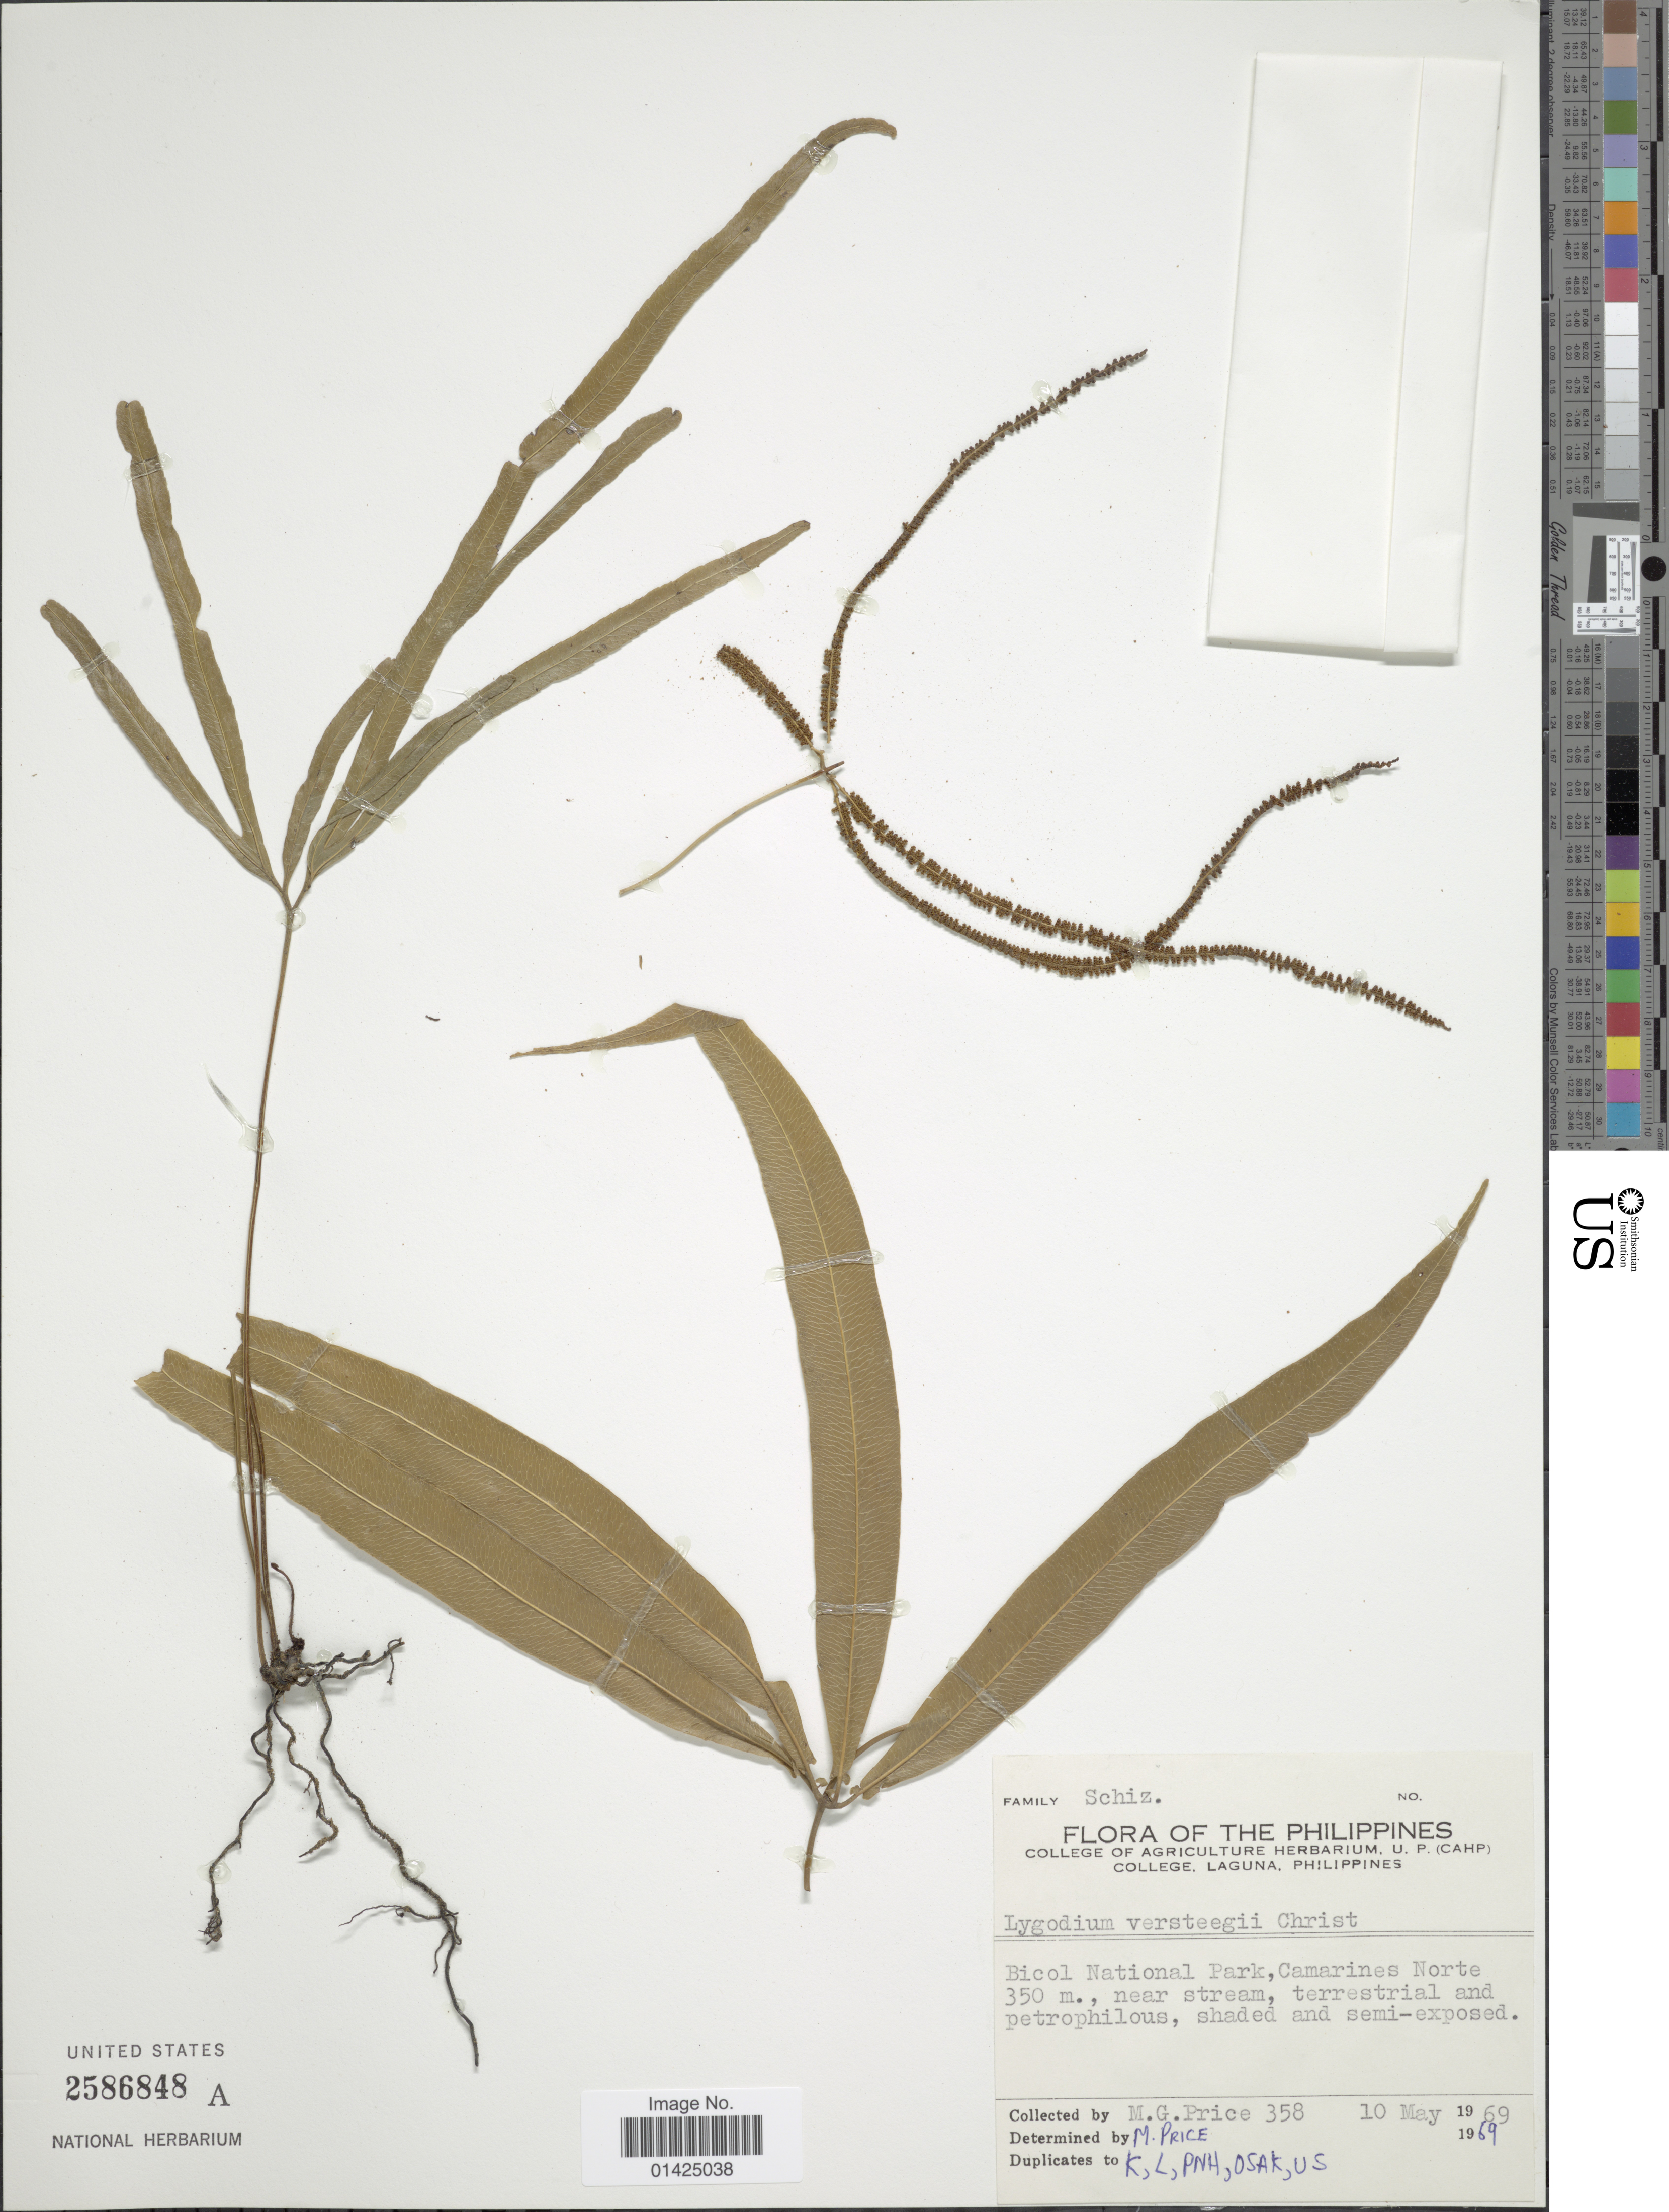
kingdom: Plantae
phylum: Tracheophyta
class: Polypodiopsida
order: Schizaeales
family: Lygodiaceae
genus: Lygodium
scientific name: Lygodium versteegii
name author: Christ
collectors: M. G. Price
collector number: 358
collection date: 1969-05-10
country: Philippines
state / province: Bicol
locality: Bicol National Park, Camarines Norte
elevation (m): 350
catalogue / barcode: US 2586848A